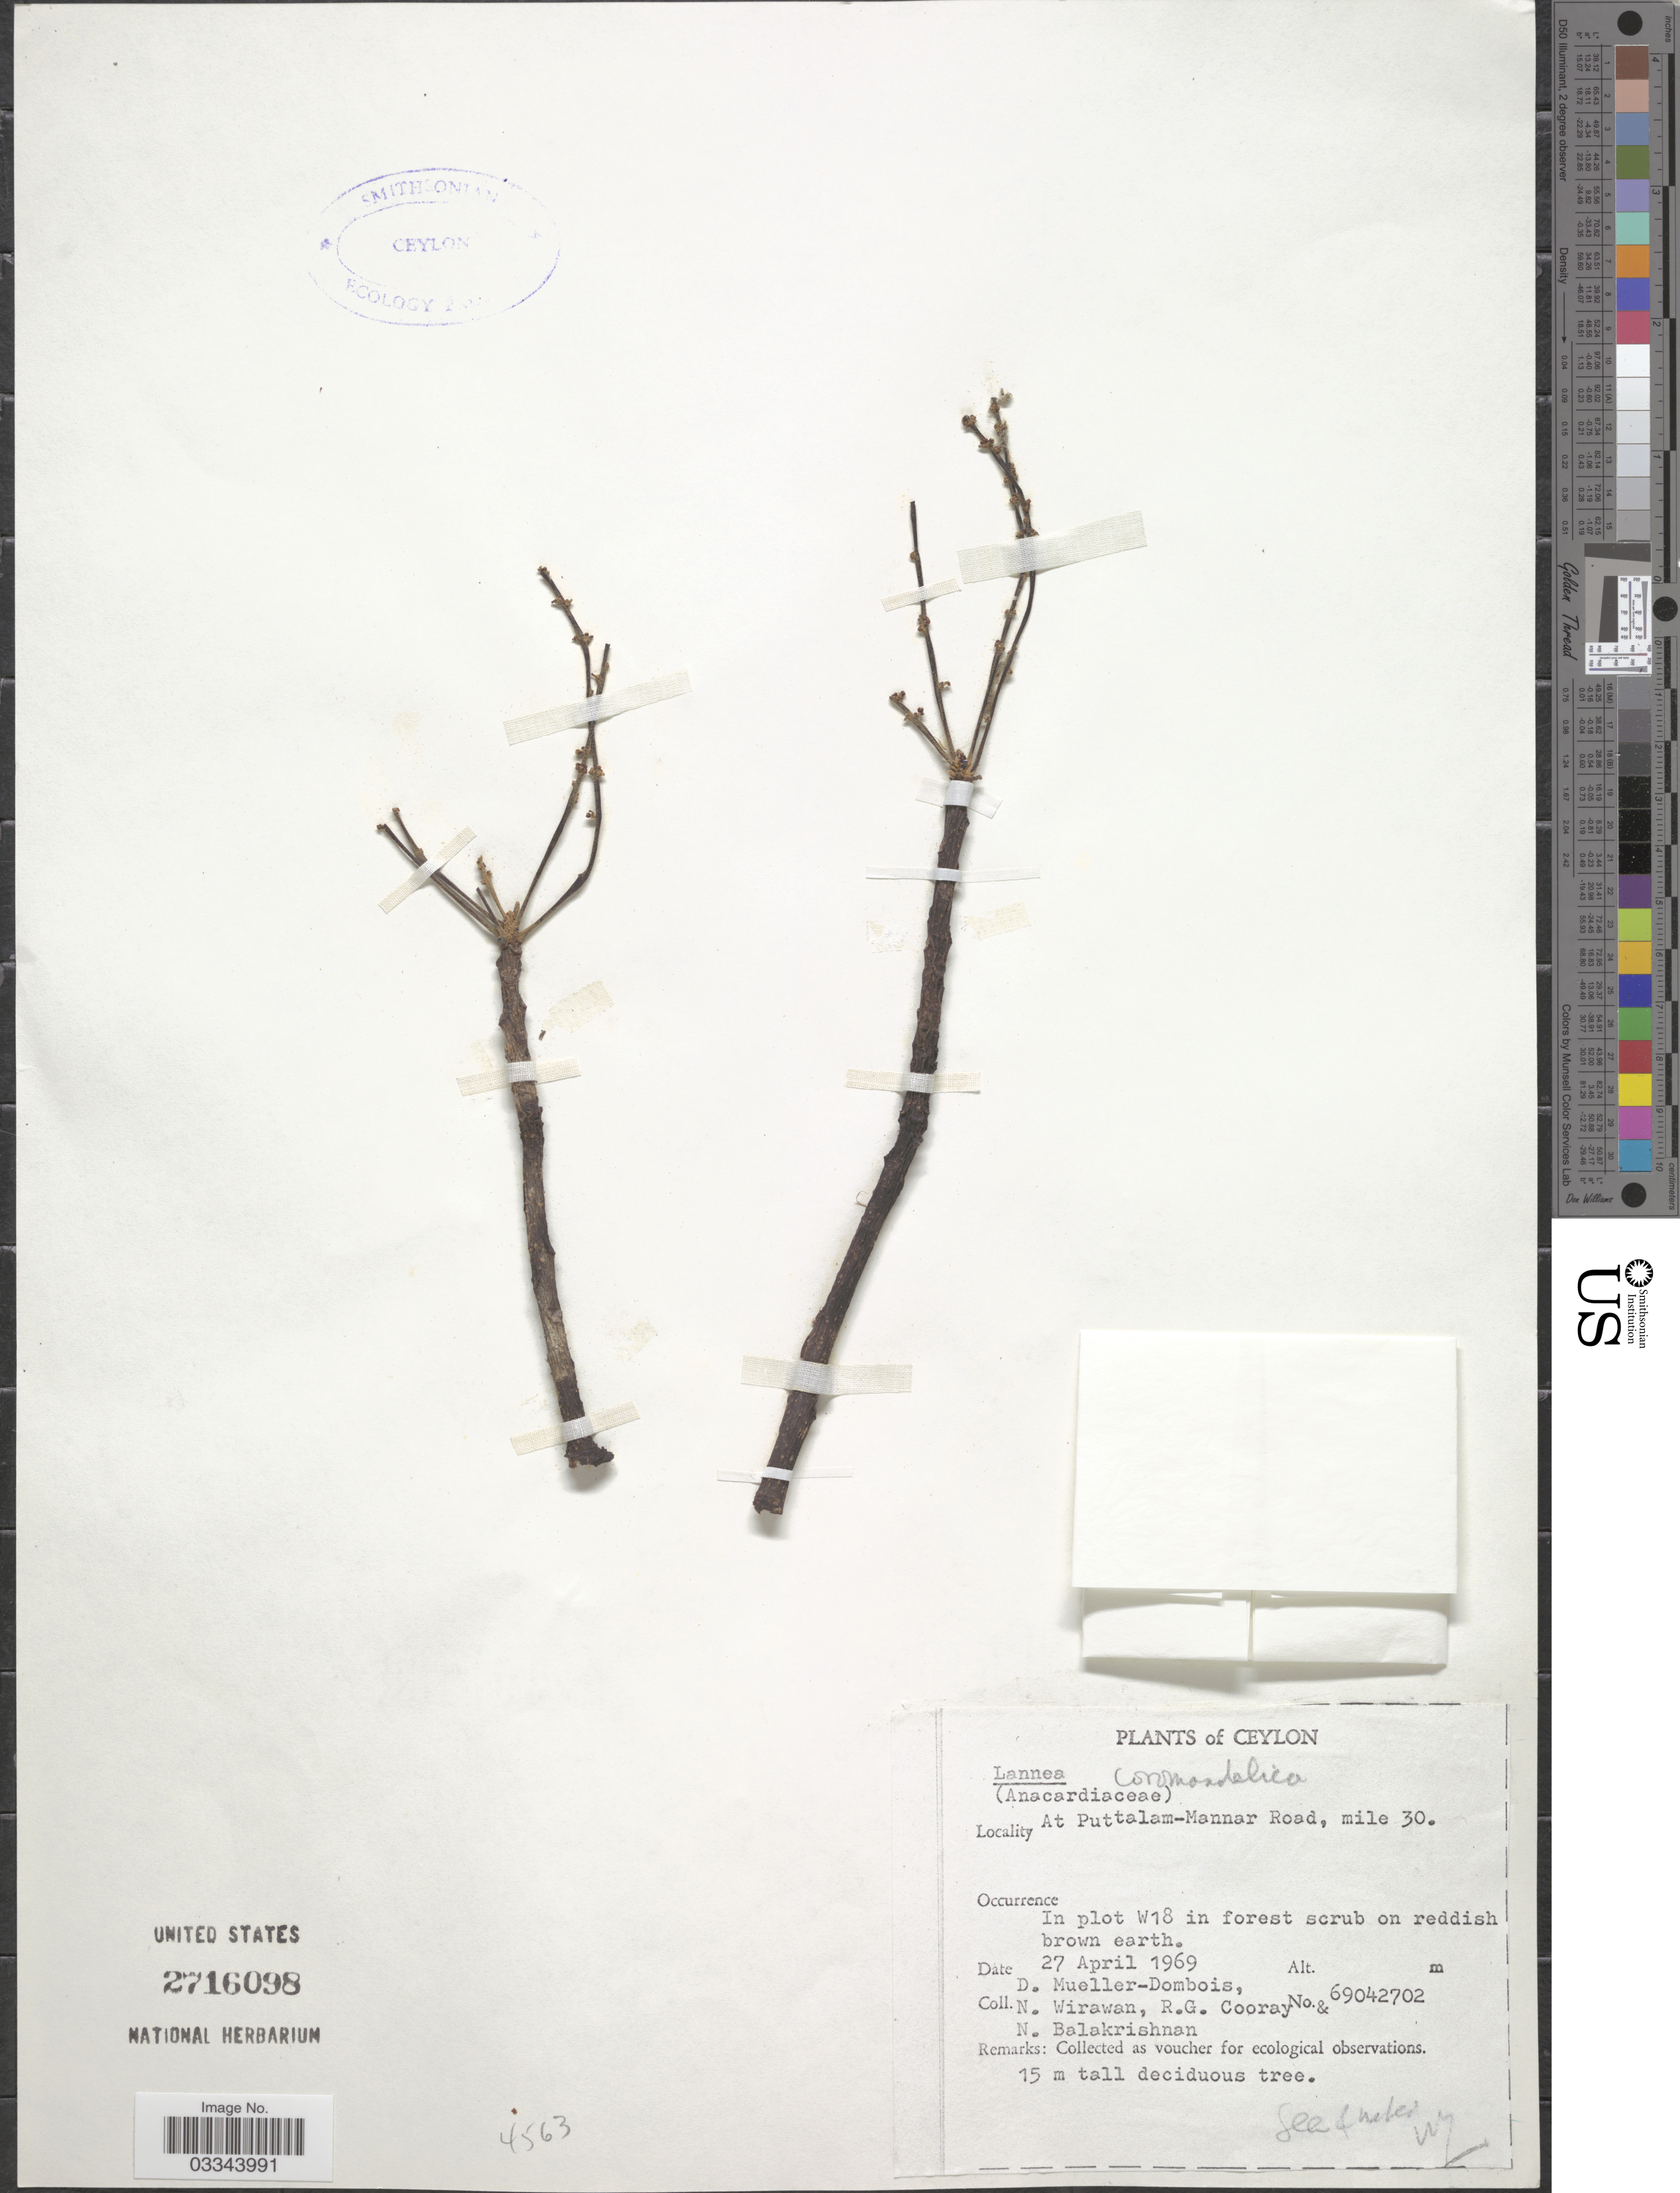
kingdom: Plantae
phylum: Tracheophyta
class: Magnoliopsida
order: Sapindales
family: Anacardiaceae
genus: Lannea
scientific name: Lannea coromandelica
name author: (Houtt.) Merr.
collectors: D. Mueller-Dombois, N. Wirawan, R. Cooray & N. Balakrishnan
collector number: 69042702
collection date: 1969-04-27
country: Sri Lanka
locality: Ceylon, At Puttalam-Mannar Road, Mile 30. In plot W18.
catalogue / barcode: US 2716098